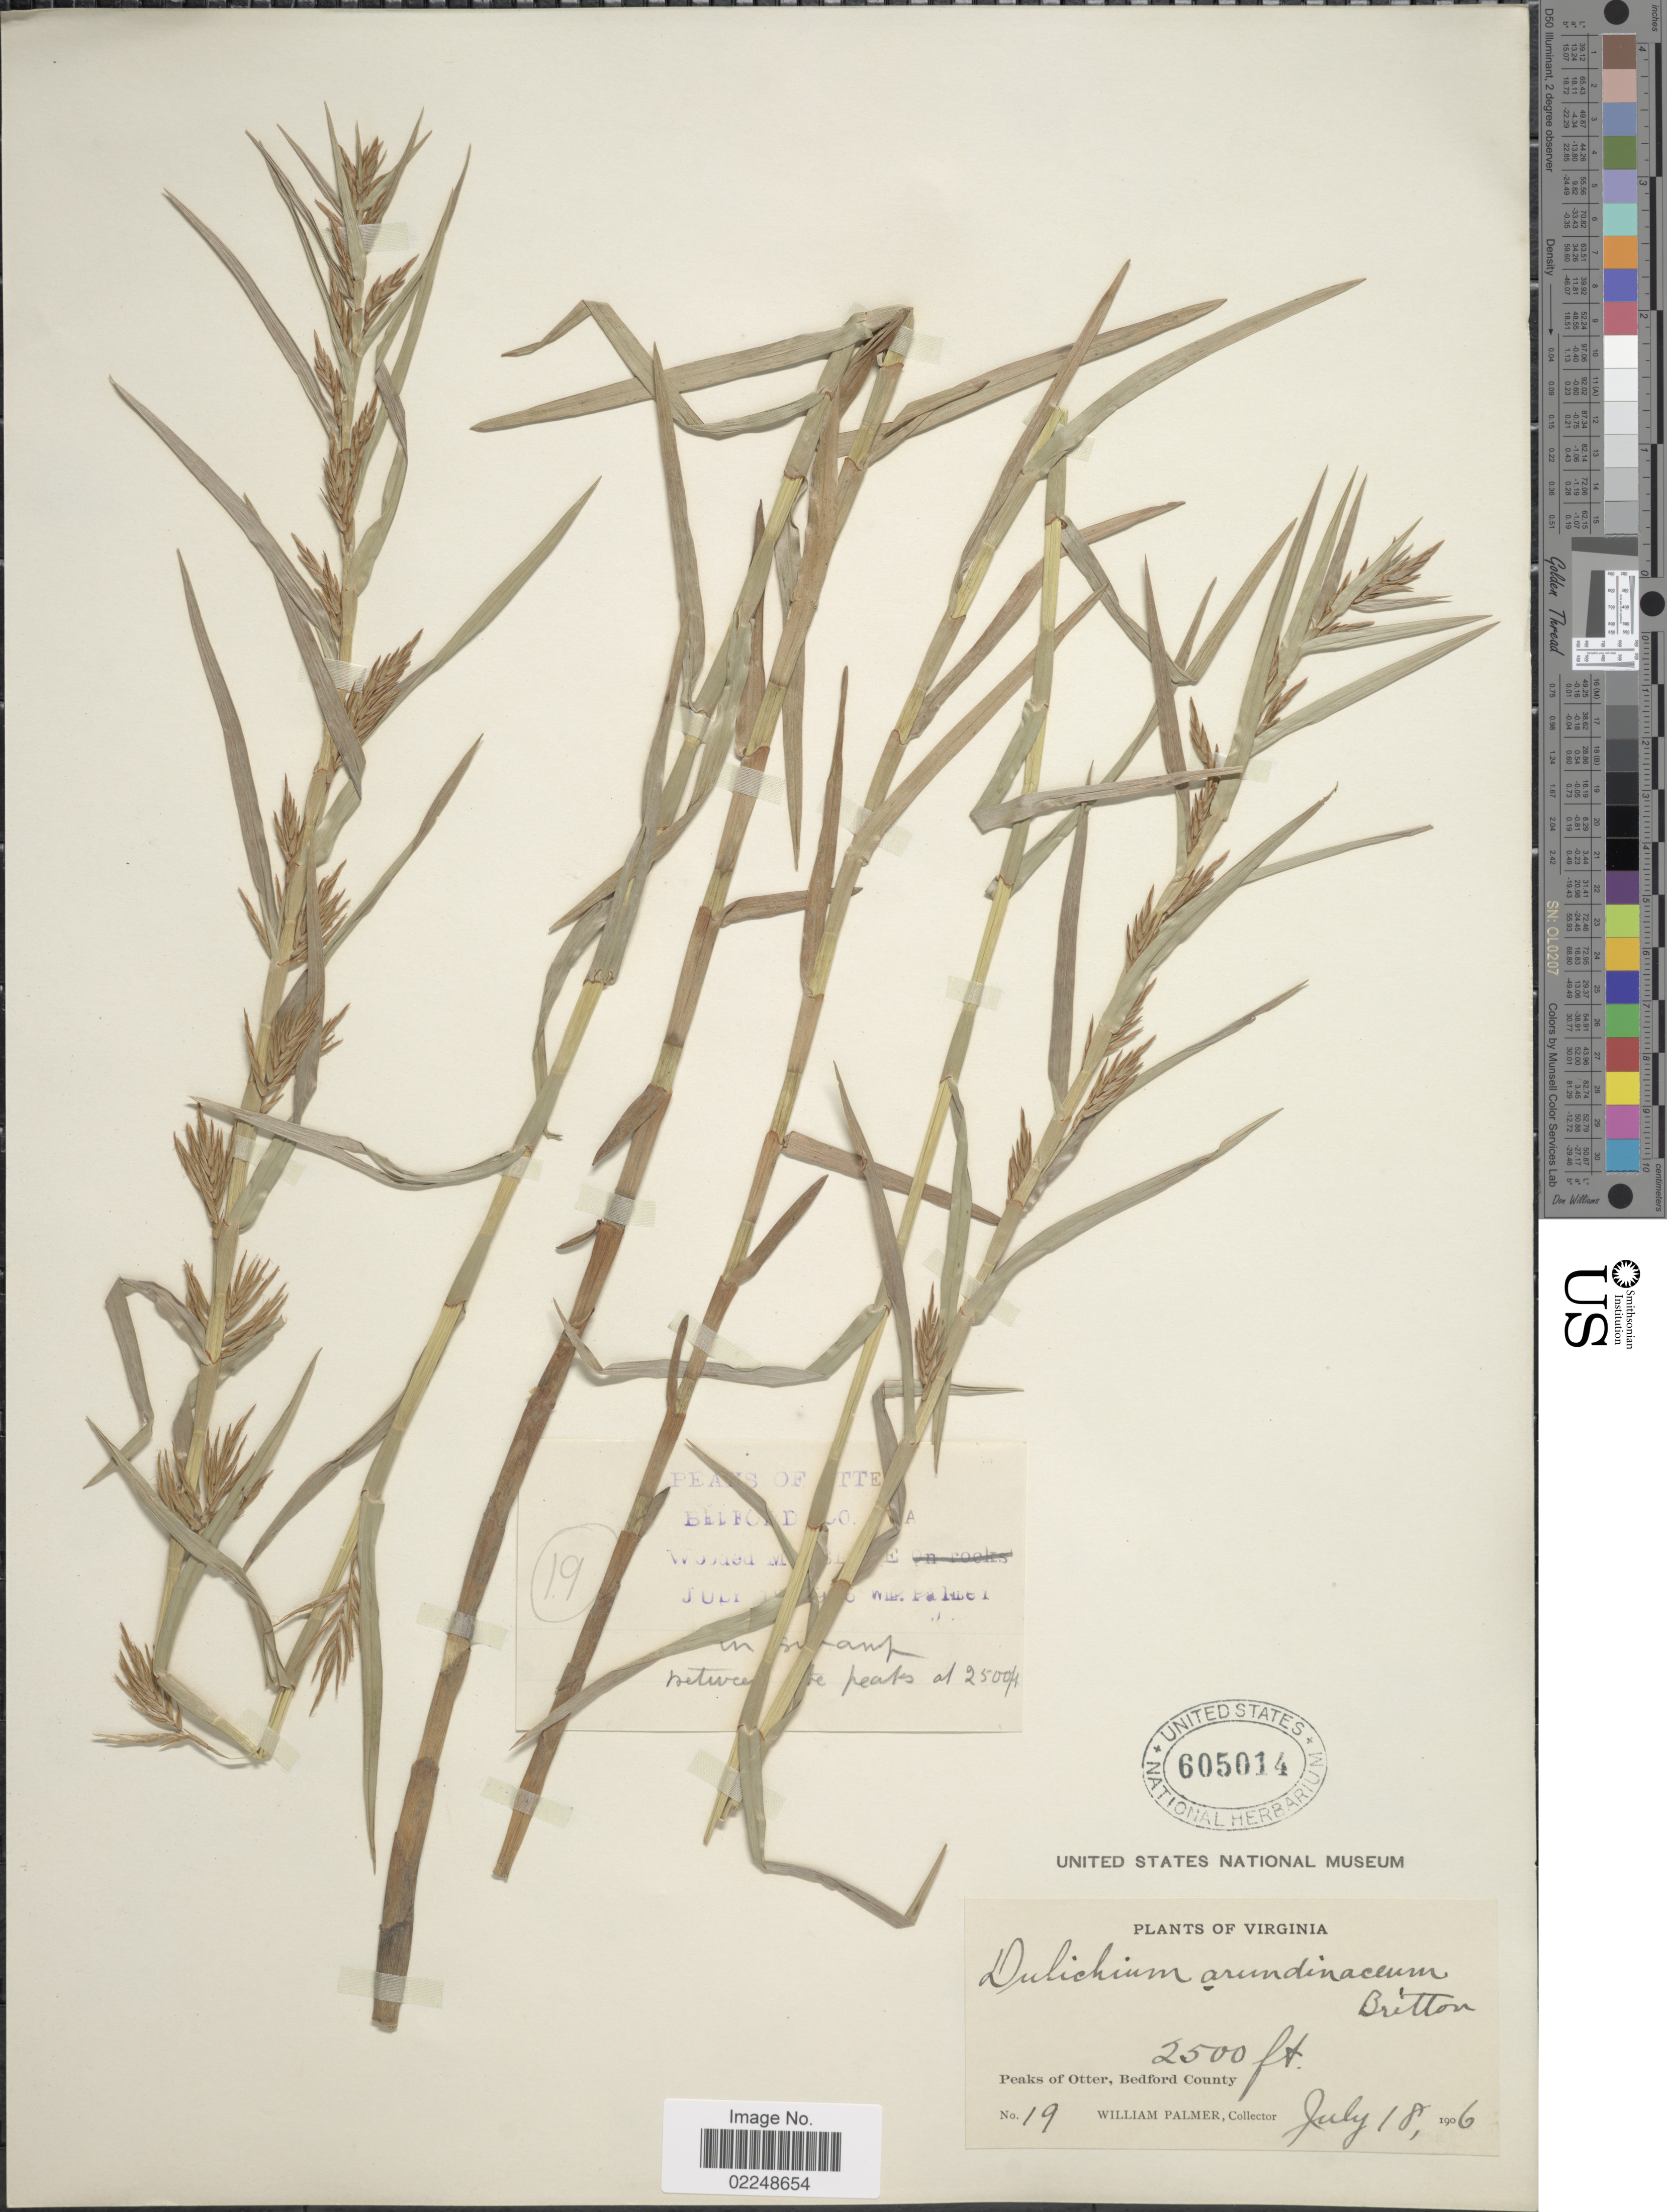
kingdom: Plantae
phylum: Tracheophyta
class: Liliopsida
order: Poales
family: Cyperaceae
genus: Dulichium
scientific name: Dulichium arundinaceum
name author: (L.) Britton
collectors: W. Palmer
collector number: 19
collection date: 1906-07-18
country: United States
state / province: Virginia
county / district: Bedford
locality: Peaks of Otter, Bedford County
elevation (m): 762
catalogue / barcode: US 605014